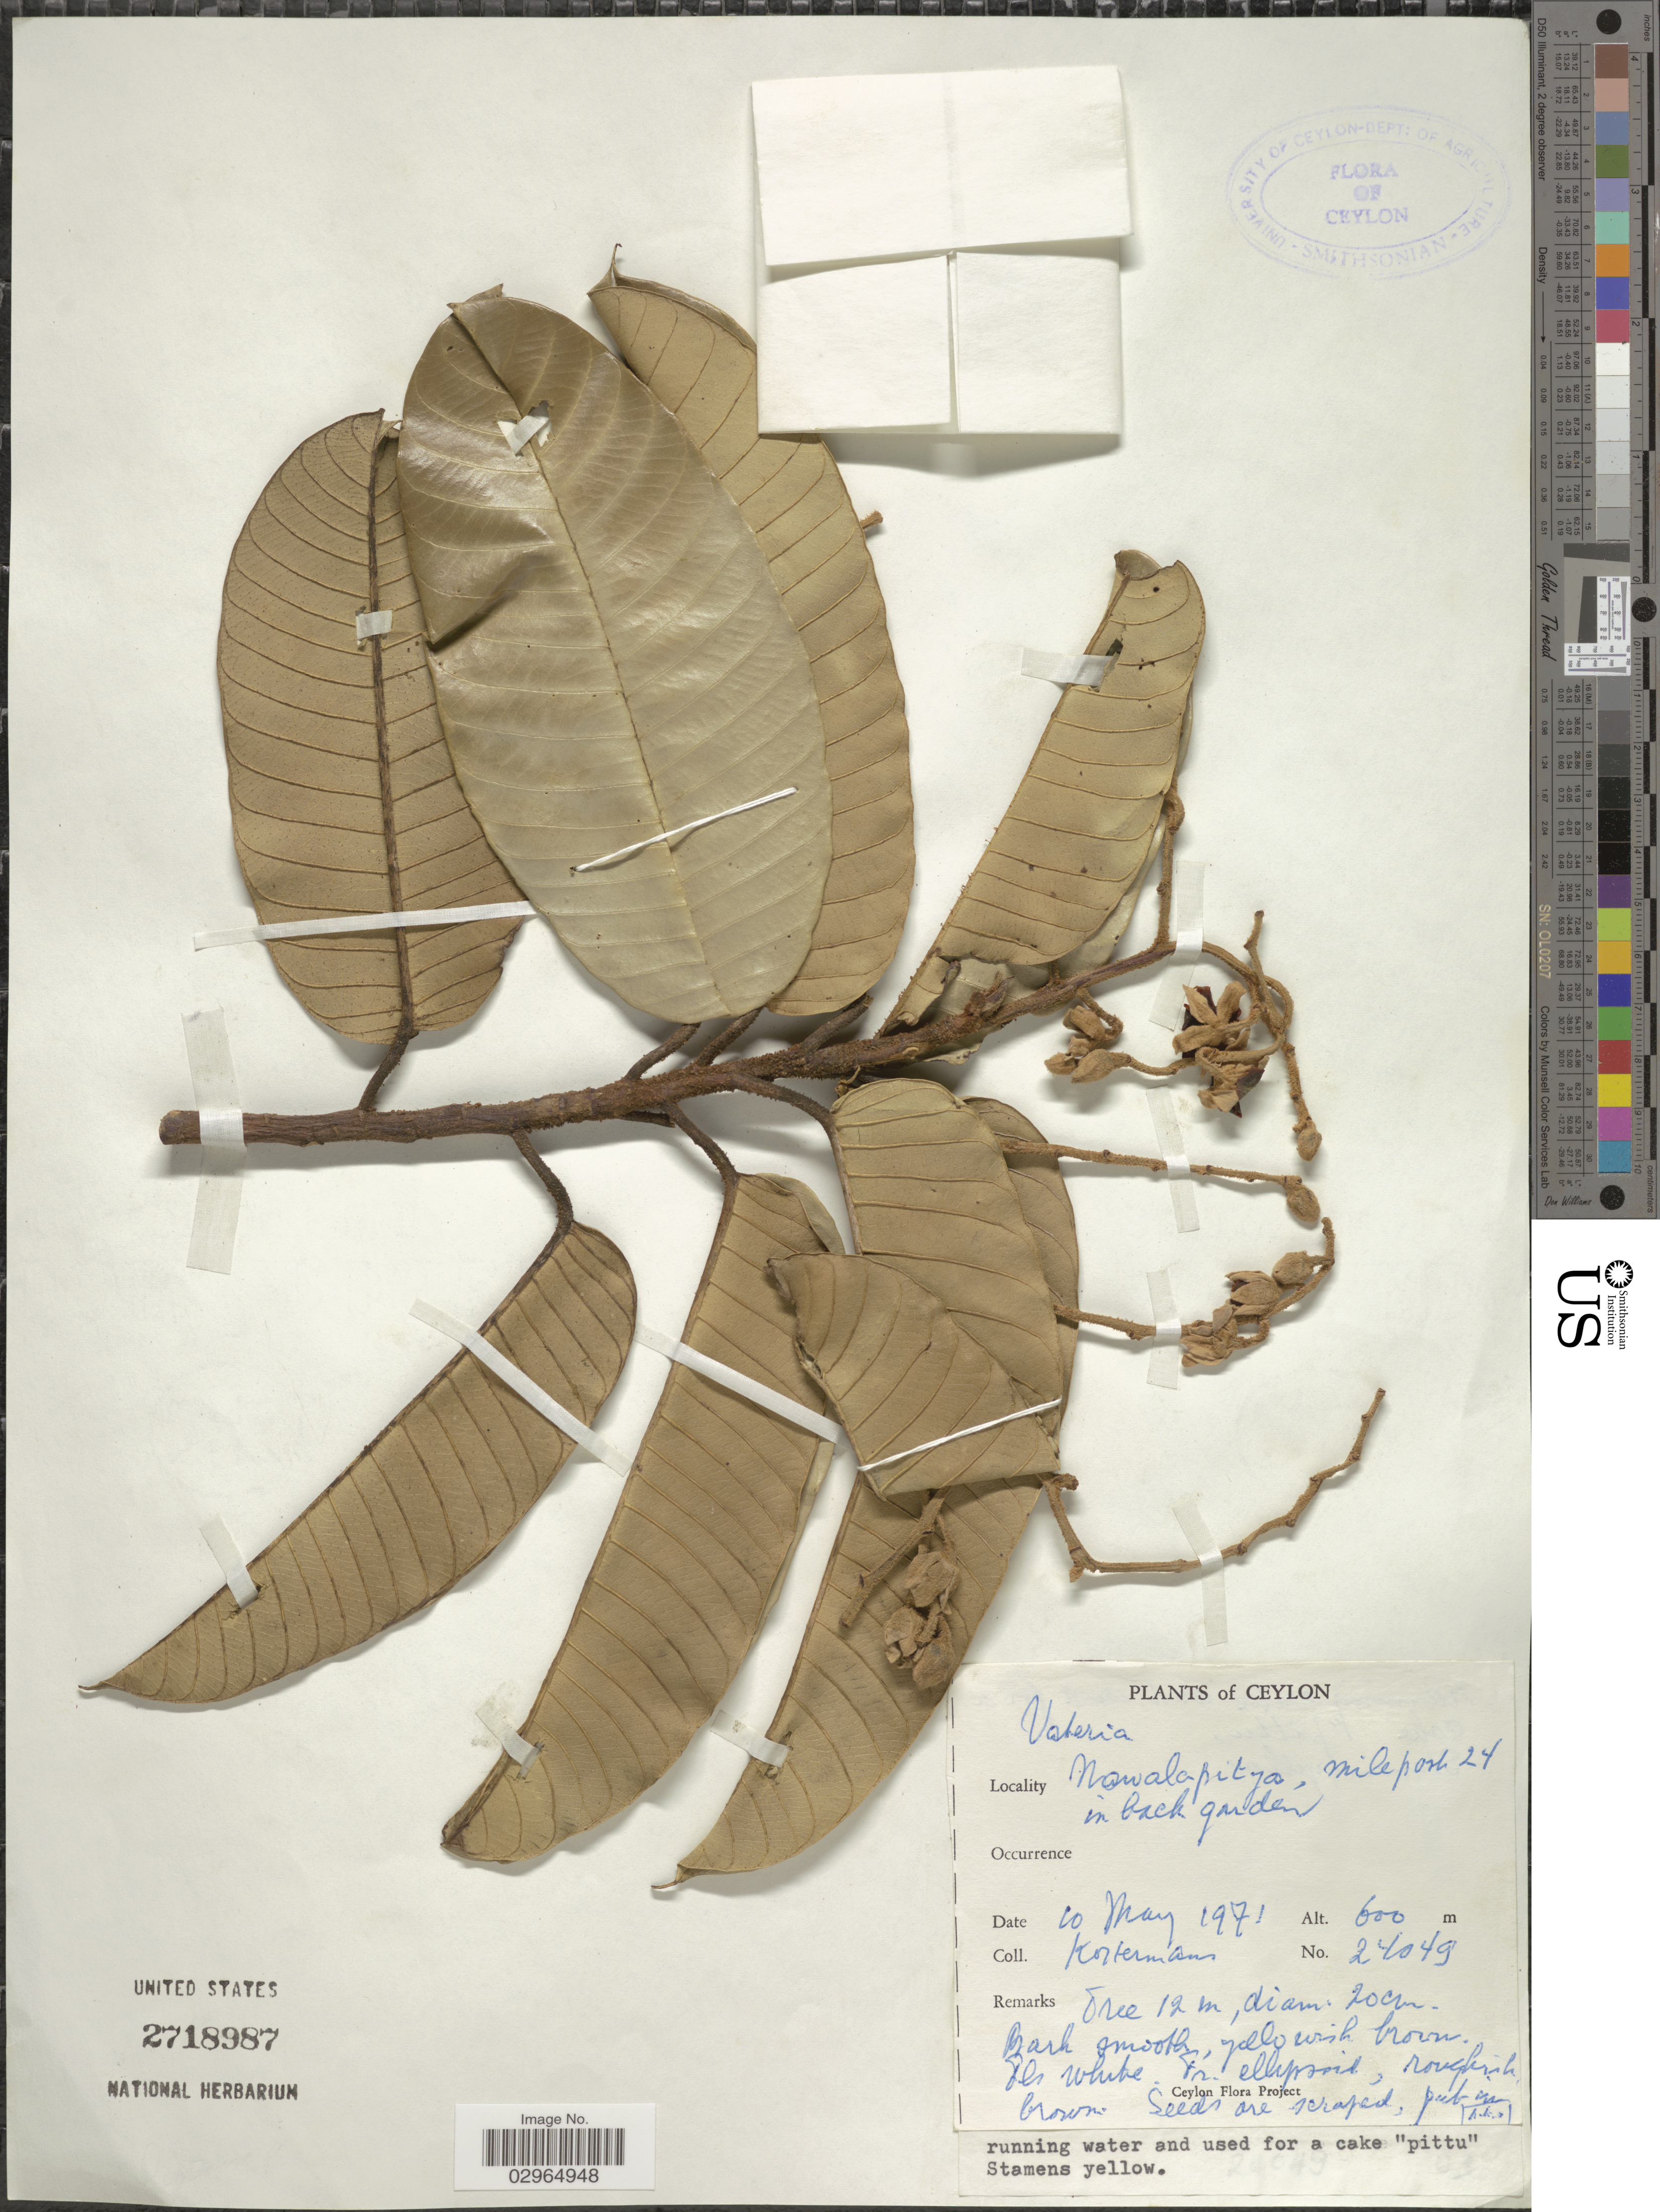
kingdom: Plantae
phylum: Tracheophyta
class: Magnoliopsida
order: Malvales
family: Dipterocarpaceae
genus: Vateria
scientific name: Vateria sp.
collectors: Kostermans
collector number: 24049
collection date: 1971-05-10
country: Sri Lanka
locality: Ceylon. Nawalapitiya, Mile post 24 in back garden.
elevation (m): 600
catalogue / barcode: US 2718987